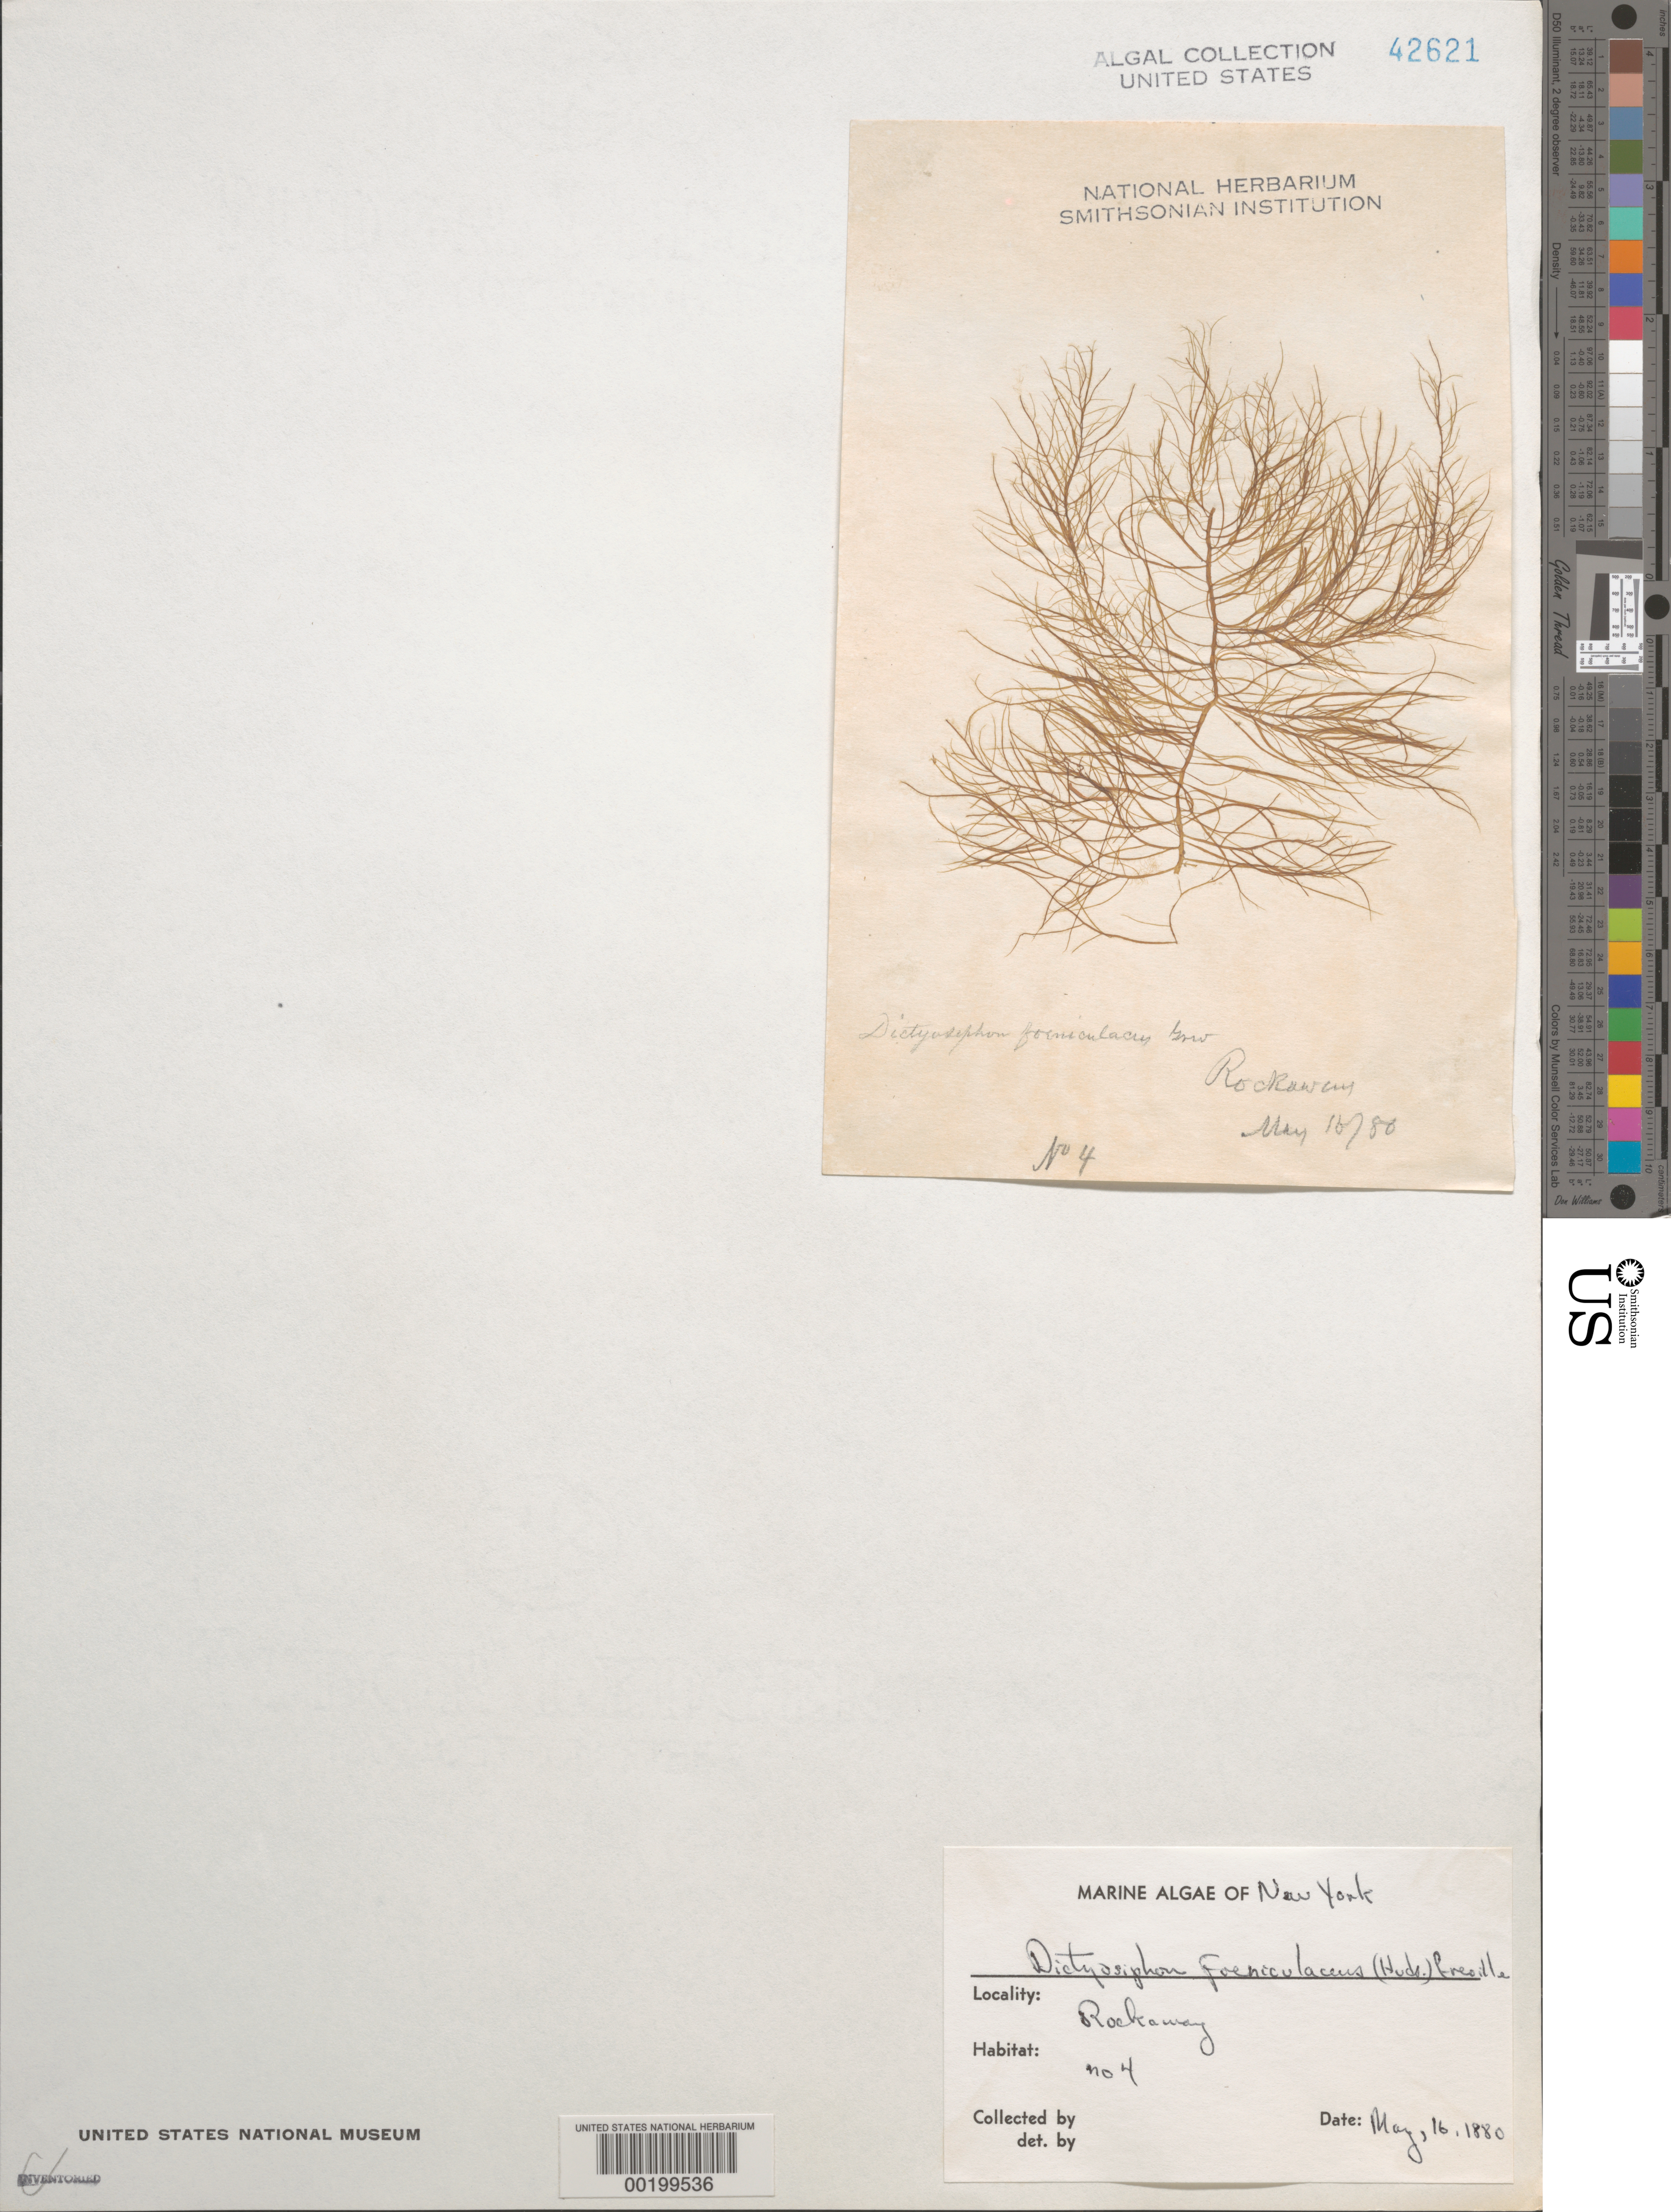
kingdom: Chromista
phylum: Ochrophyta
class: Phaeophyceae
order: Dictyosiphonales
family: Dictyosiphonaceae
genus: Dictyosiphon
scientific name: Dictyosiphon foeniculaceus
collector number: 4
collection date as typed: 16 May 1880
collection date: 1880-05-16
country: United States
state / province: New York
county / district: Queens County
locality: Rockaway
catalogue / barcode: US 42621